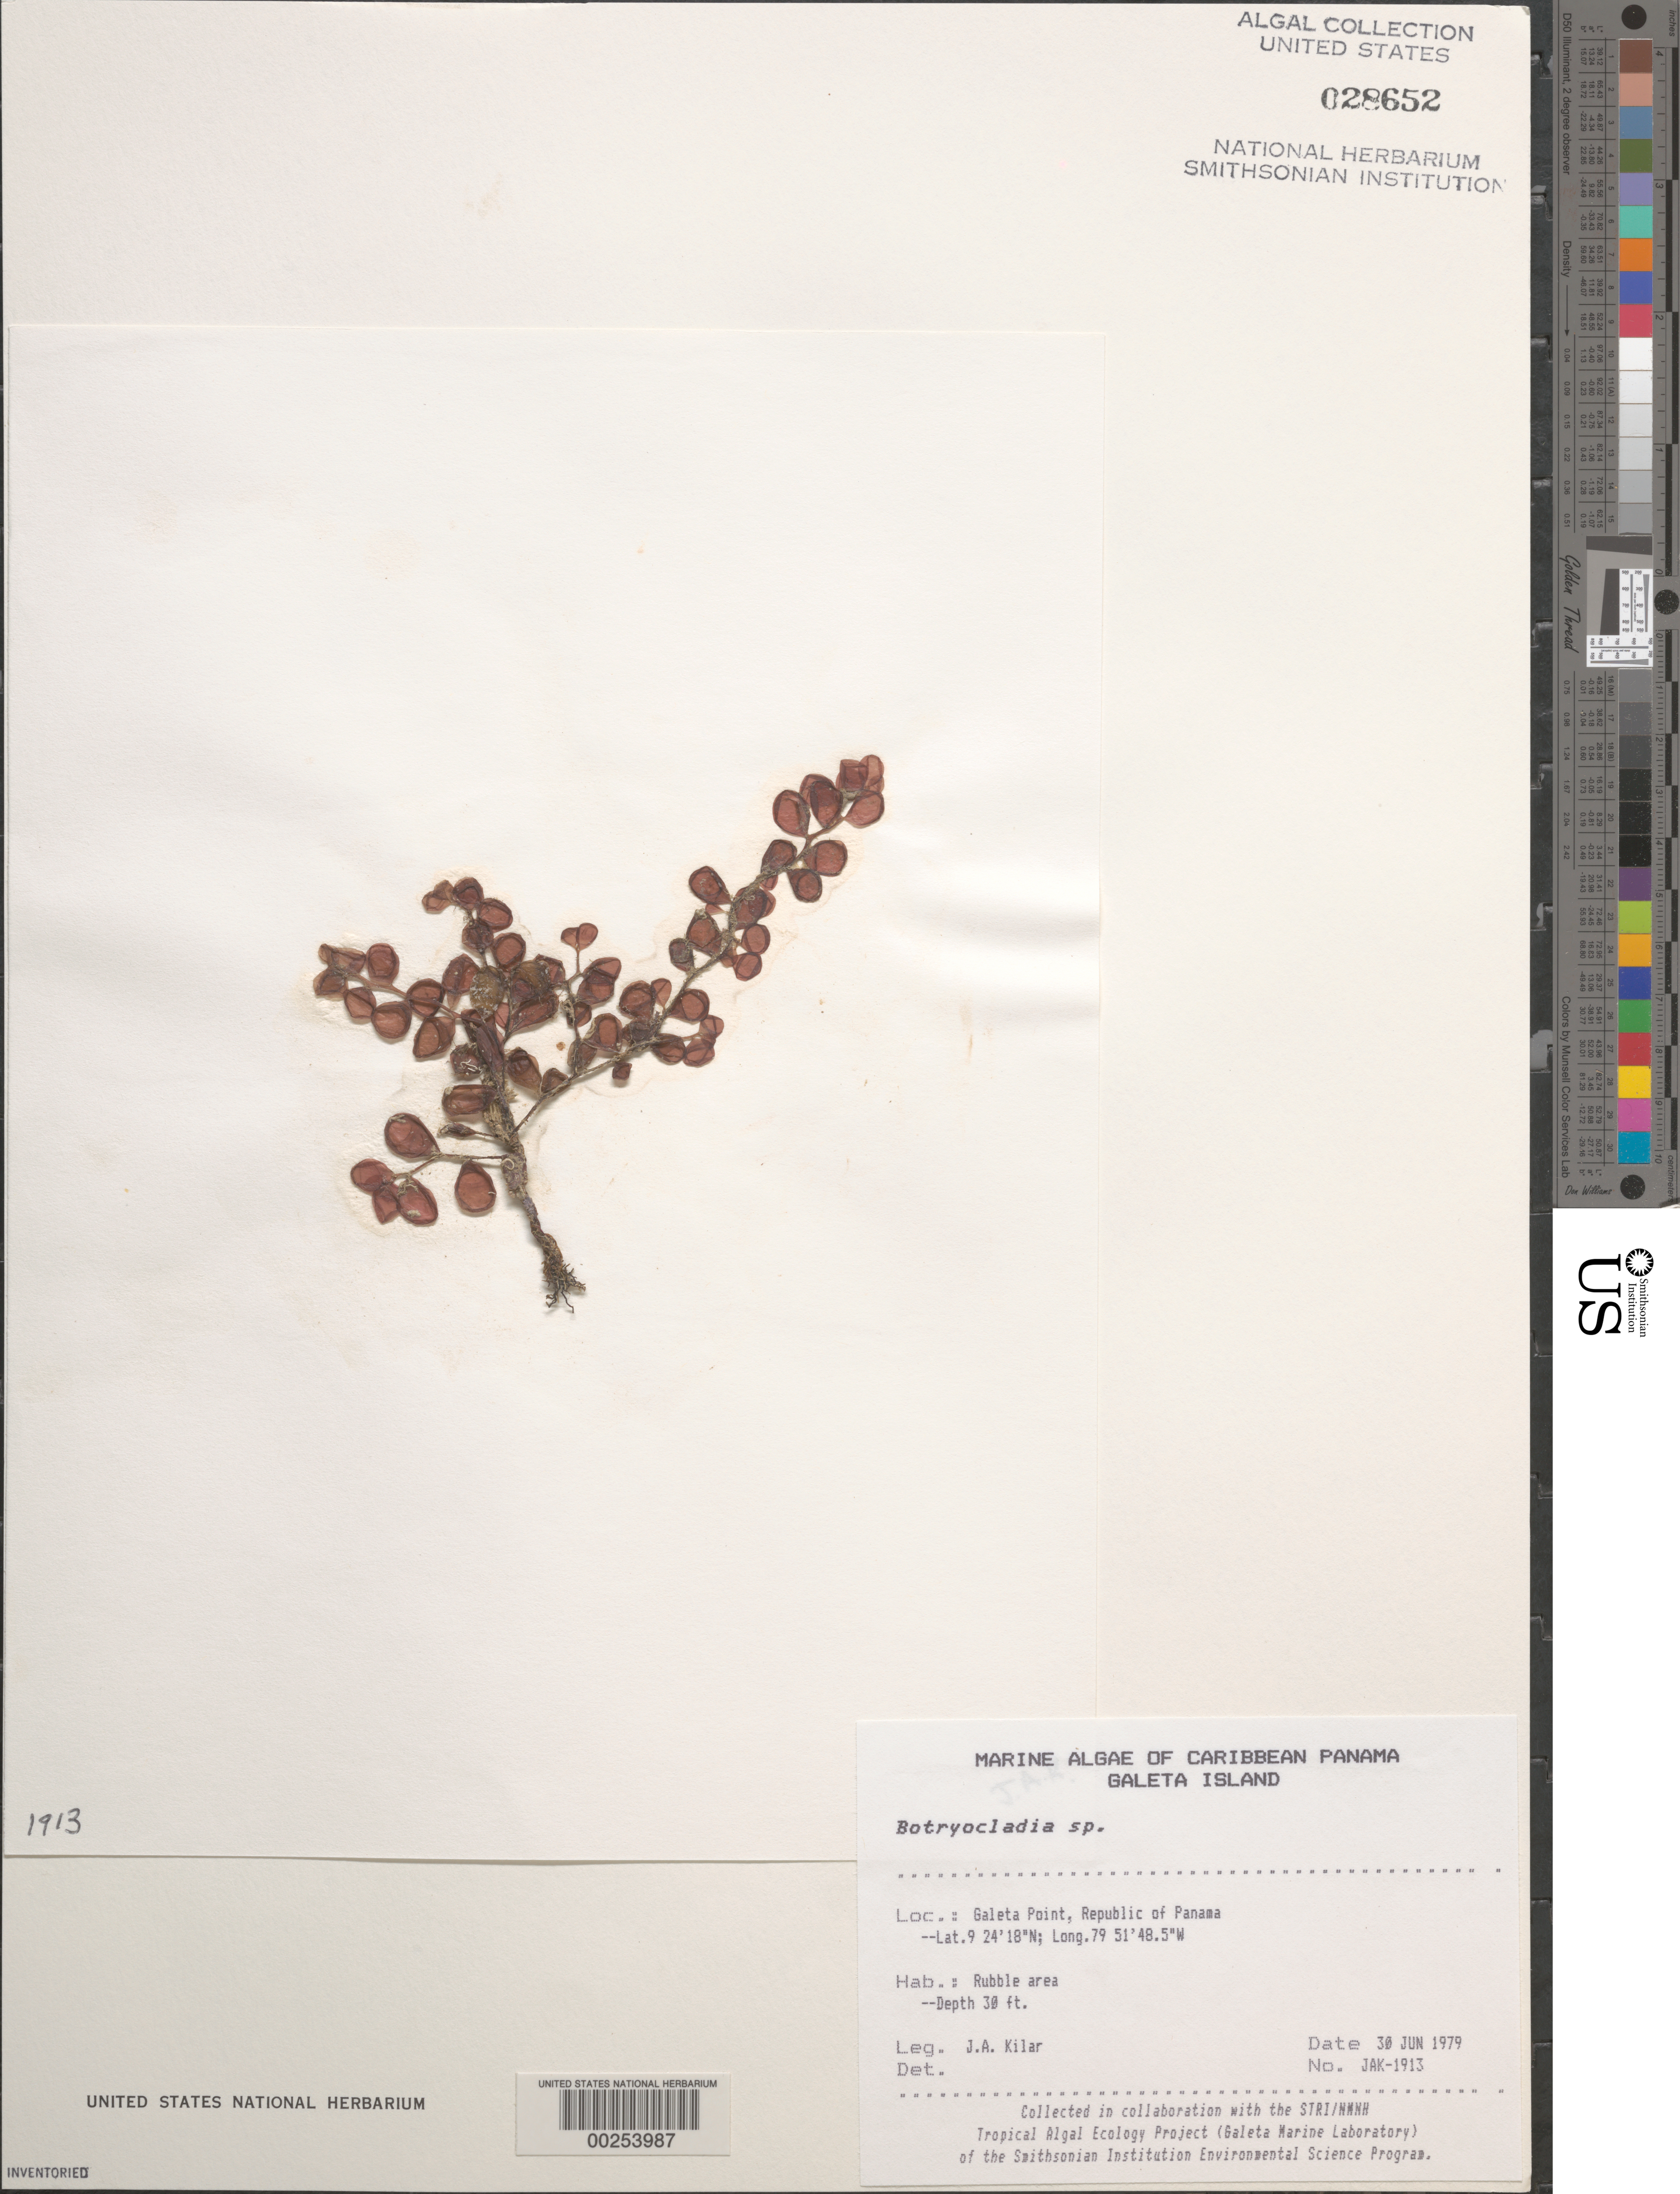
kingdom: Plantae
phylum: Rhodophyta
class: Florideophyceae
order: Rhodymeniales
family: Rhodymeniaceae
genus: Botryocladia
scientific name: Botryocladia sp.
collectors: J. A. Kilar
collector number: JAK-1913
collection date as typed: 30 Jun 1979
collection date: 1979-06-30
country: Panama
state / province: Colón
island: Galeta Island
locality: Galeta Point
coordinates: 9 24' 18" N, 79 51' 48.5" W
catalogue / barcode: US 28652